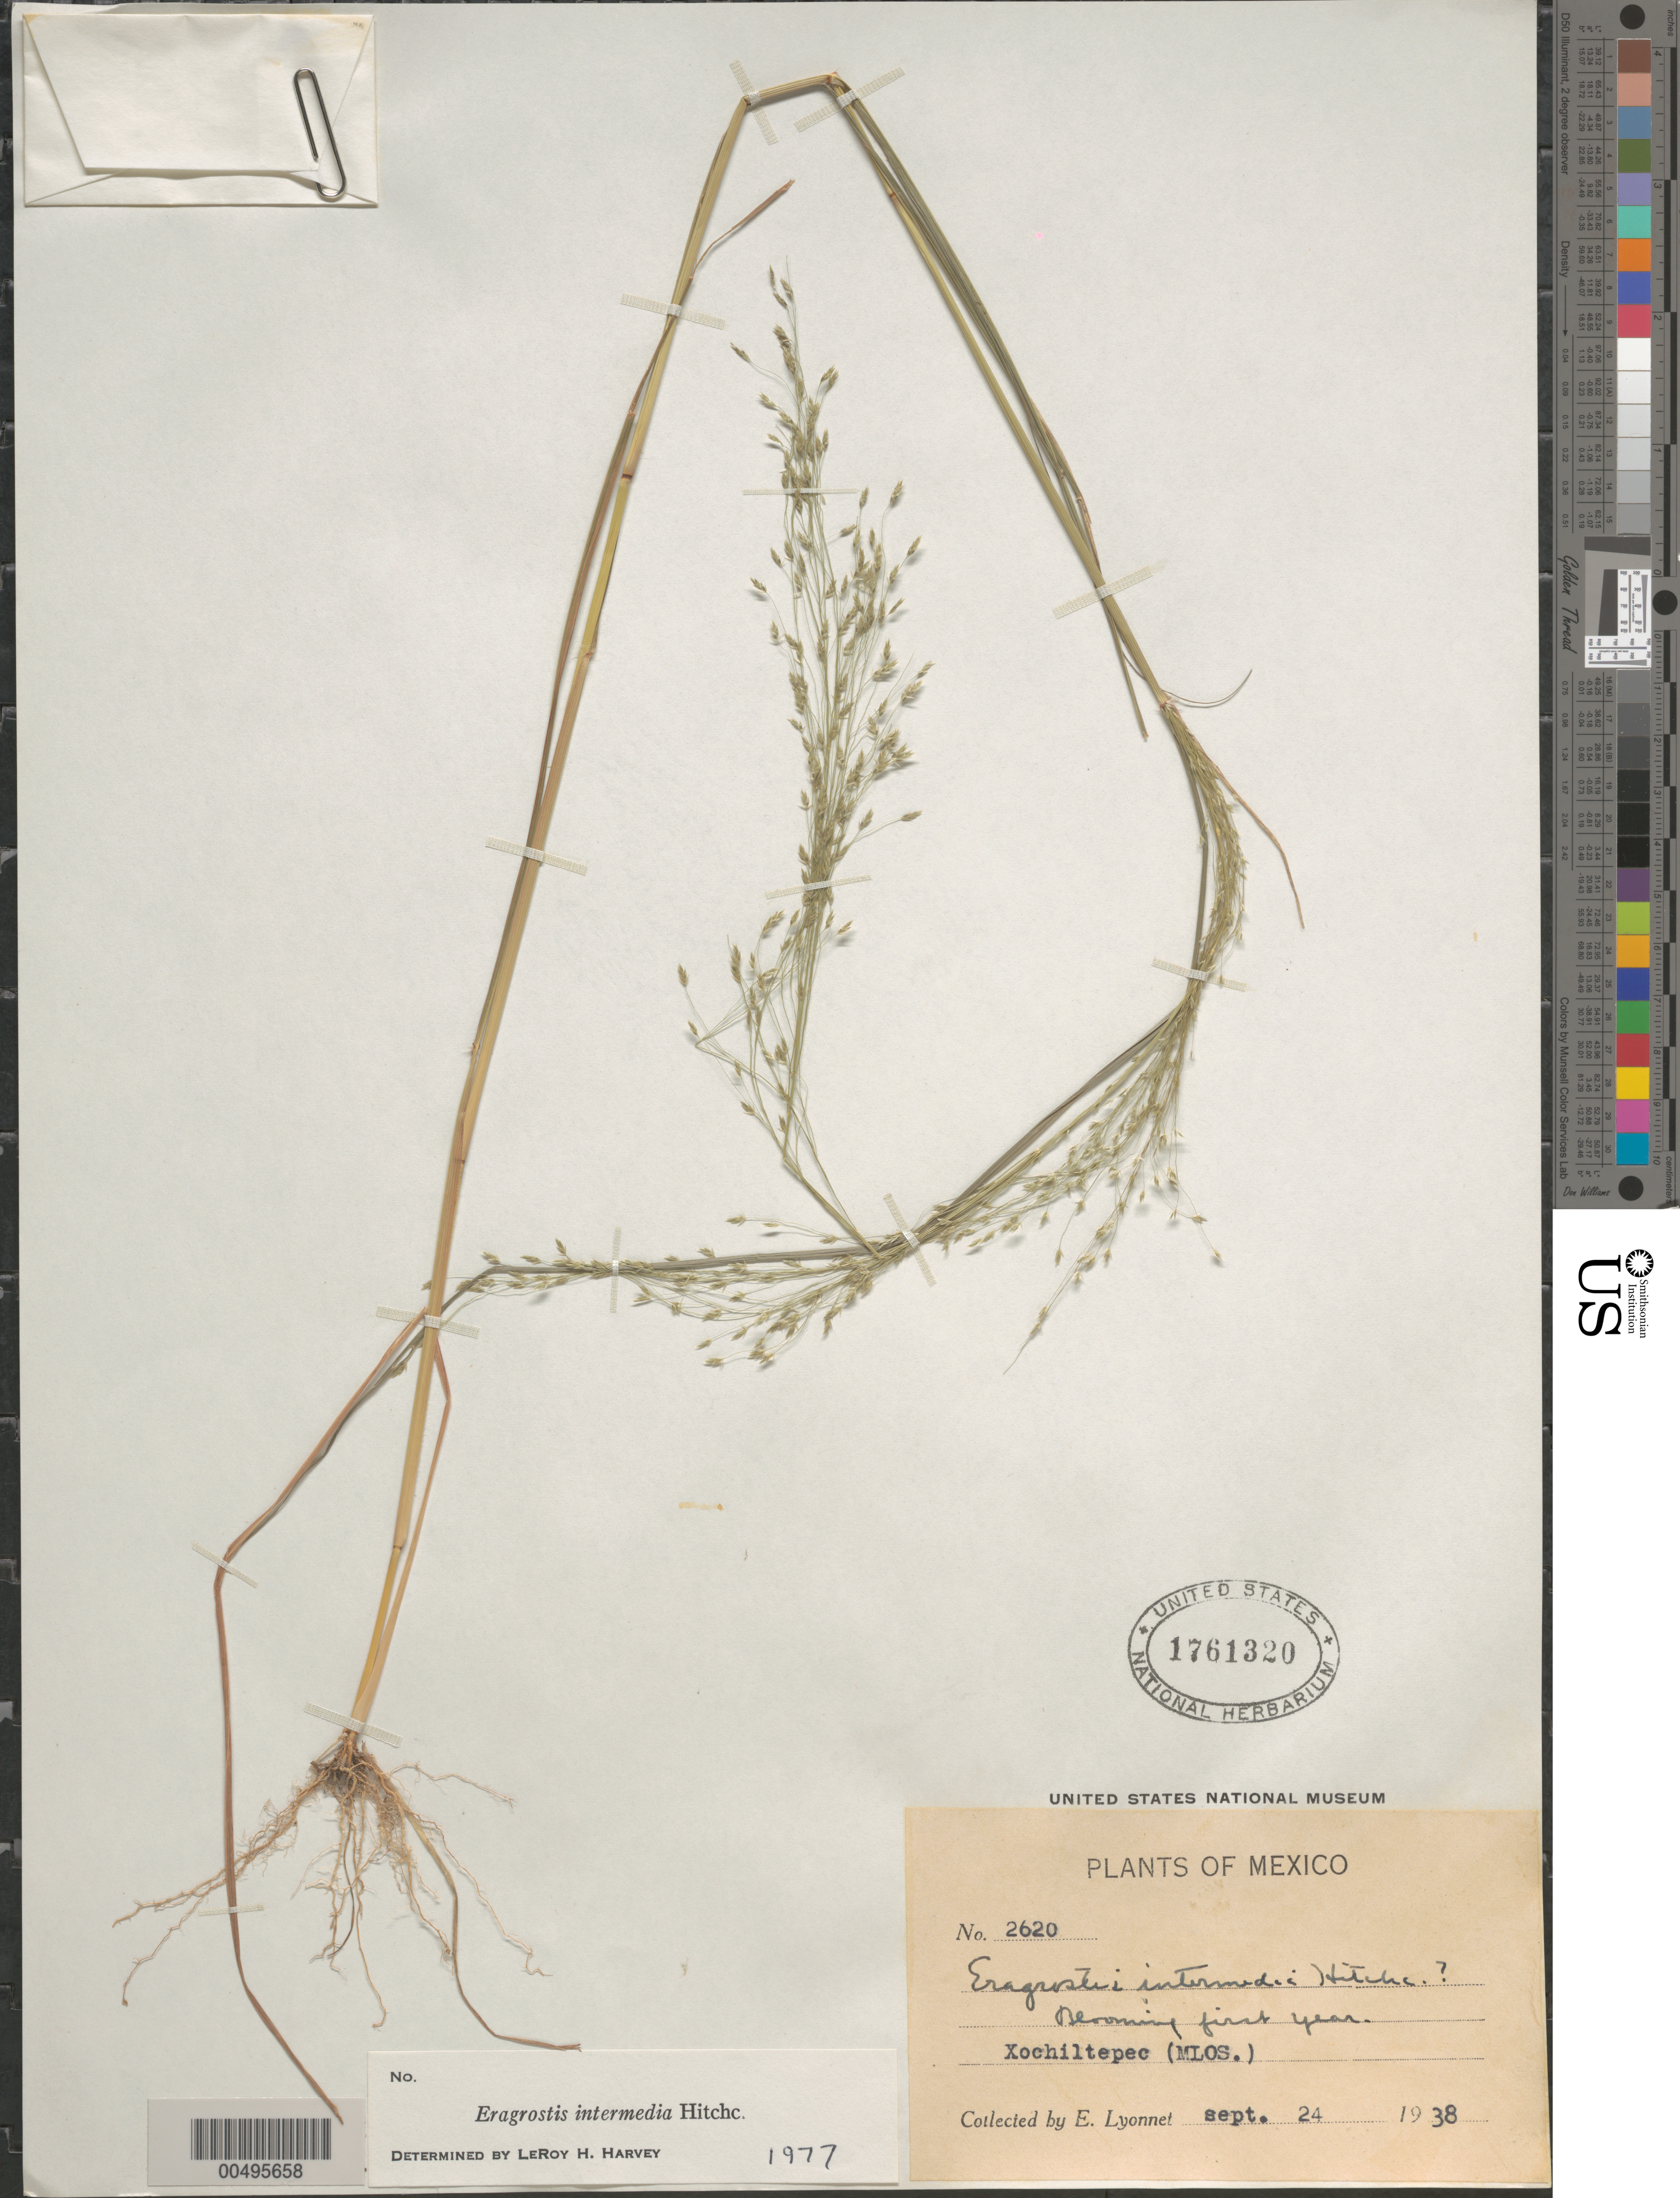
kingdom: Plantae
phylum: Tracheophyta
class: Liliopsida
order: Poales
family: Poaceae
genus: Eragrostis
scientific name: Eragrostis intermedia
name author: Hitchc.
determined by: Harvey, L. H.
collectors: Bro. E. Lyonnet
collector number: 2620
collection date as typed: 24 Sep 1938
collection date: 1938-09-24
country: Mexico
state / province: Morelos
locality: Xochiltepec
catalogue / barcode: US 1761320